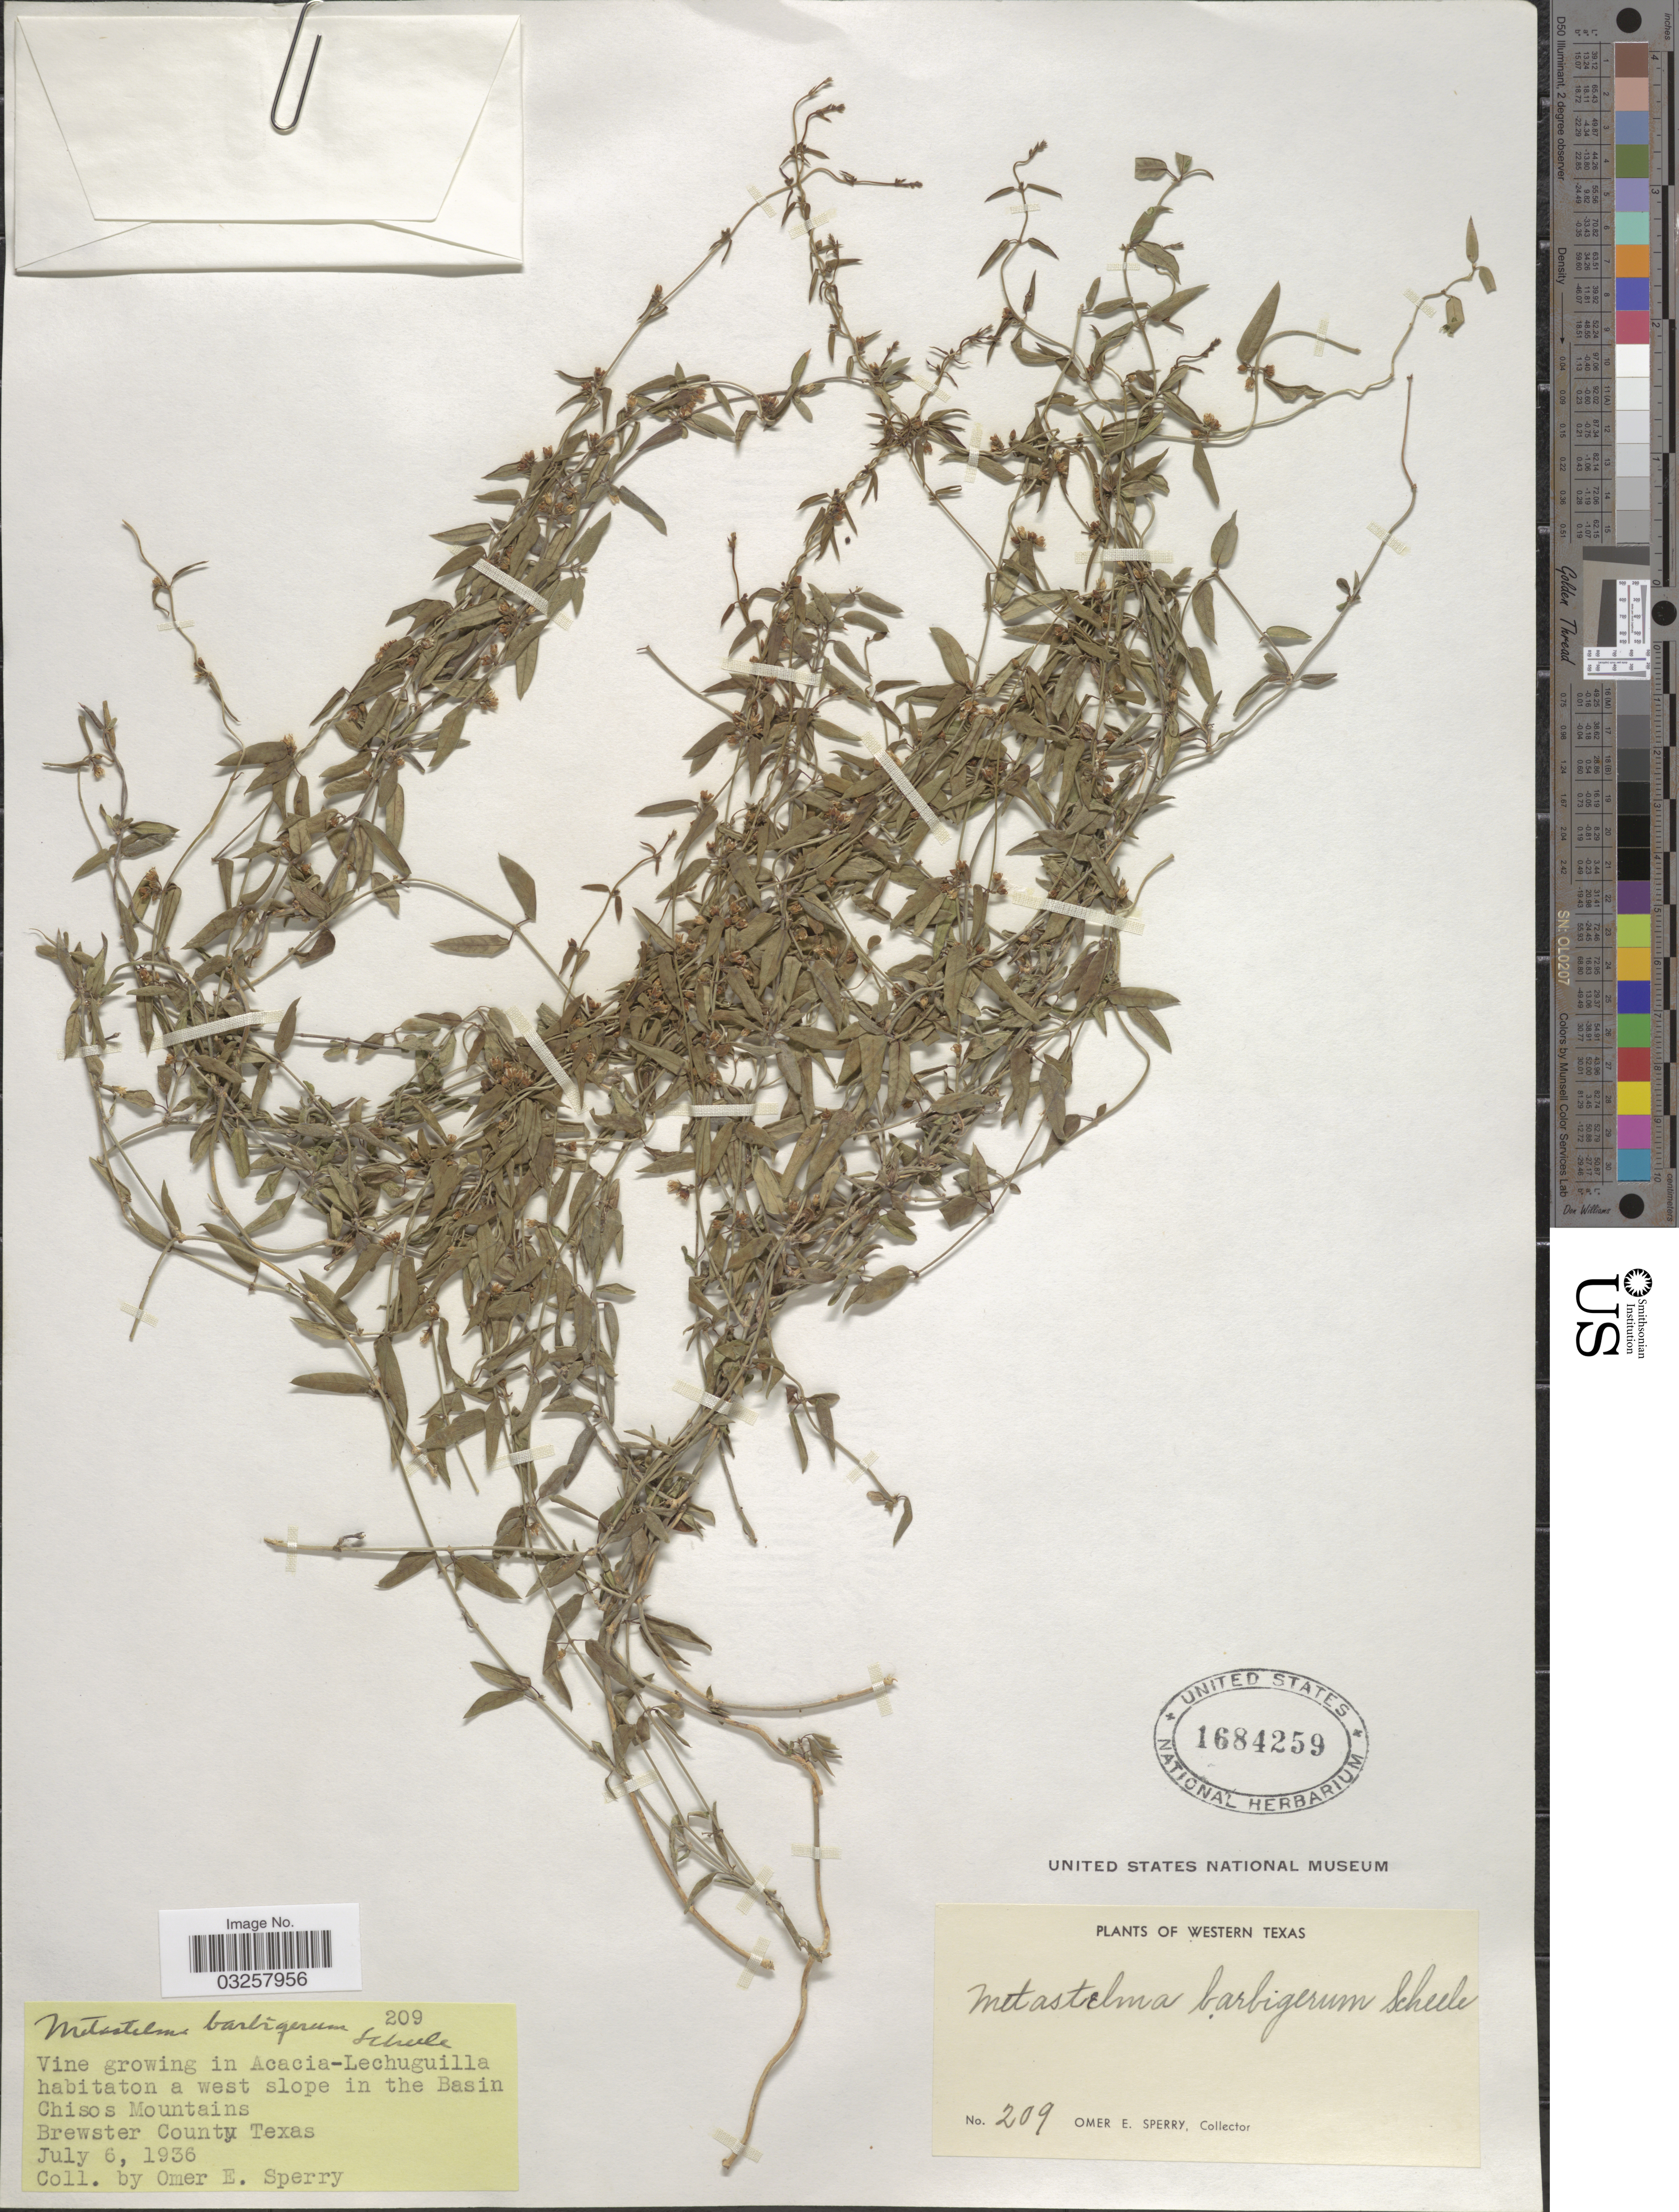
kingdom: Plantae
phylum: Tracheophyta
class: Magnoliopsida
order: Gentianales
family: Apocynaceae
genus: Metastelma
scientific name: Metastelma barbigerum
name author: Scheele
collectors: O. E. Sperry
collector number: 209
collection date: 1936-07-06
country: United States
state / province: Texas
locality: Western Texas. In the Basin Chisos Mountains. Brewster County.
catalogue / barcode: US 1684259